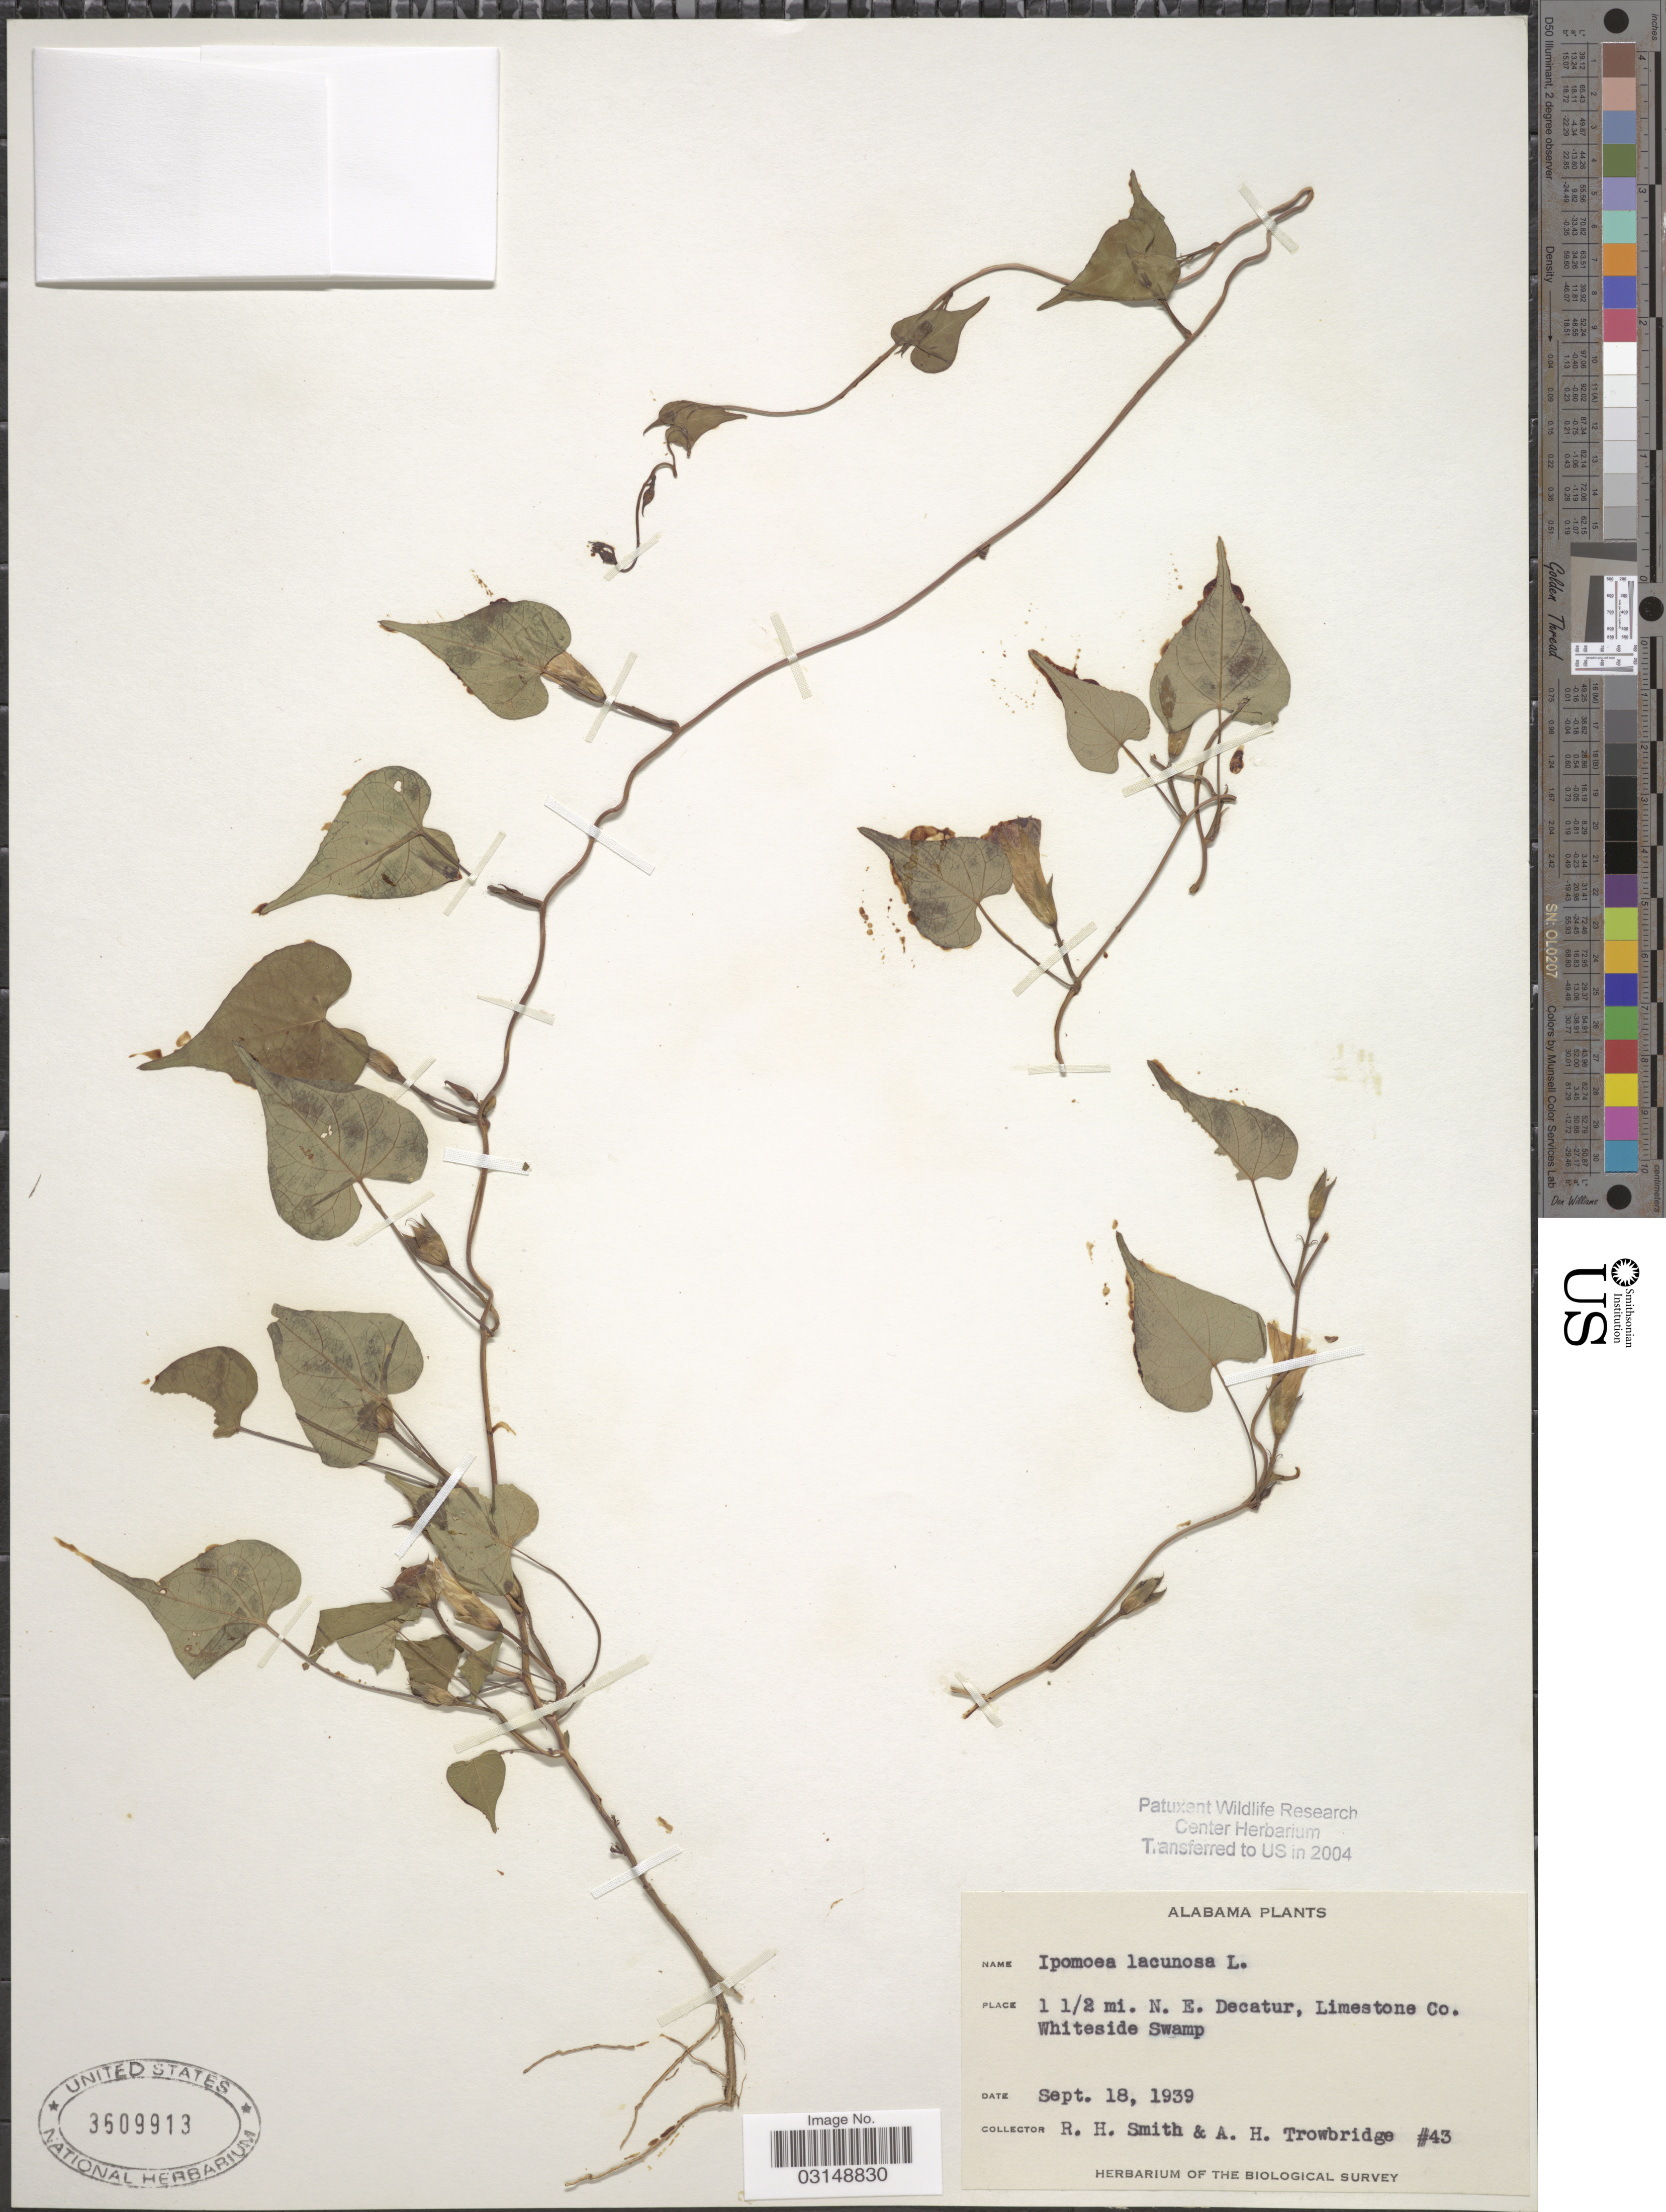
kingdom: Plantae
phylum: Tracheophyta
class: Magnoliopsida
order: Solanales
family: Convolvulaceae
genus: Ipomoea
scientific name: Ipomoea lacunosa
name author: L.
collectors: R. H. Smith & A. H. Trowbridge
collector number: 43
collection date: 1939-09-18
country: United States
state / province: Alabama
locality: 1 1/2 mi. N. E. Decatur, Limestone Co. Whiteside Swamp.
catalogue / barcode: US 3609913